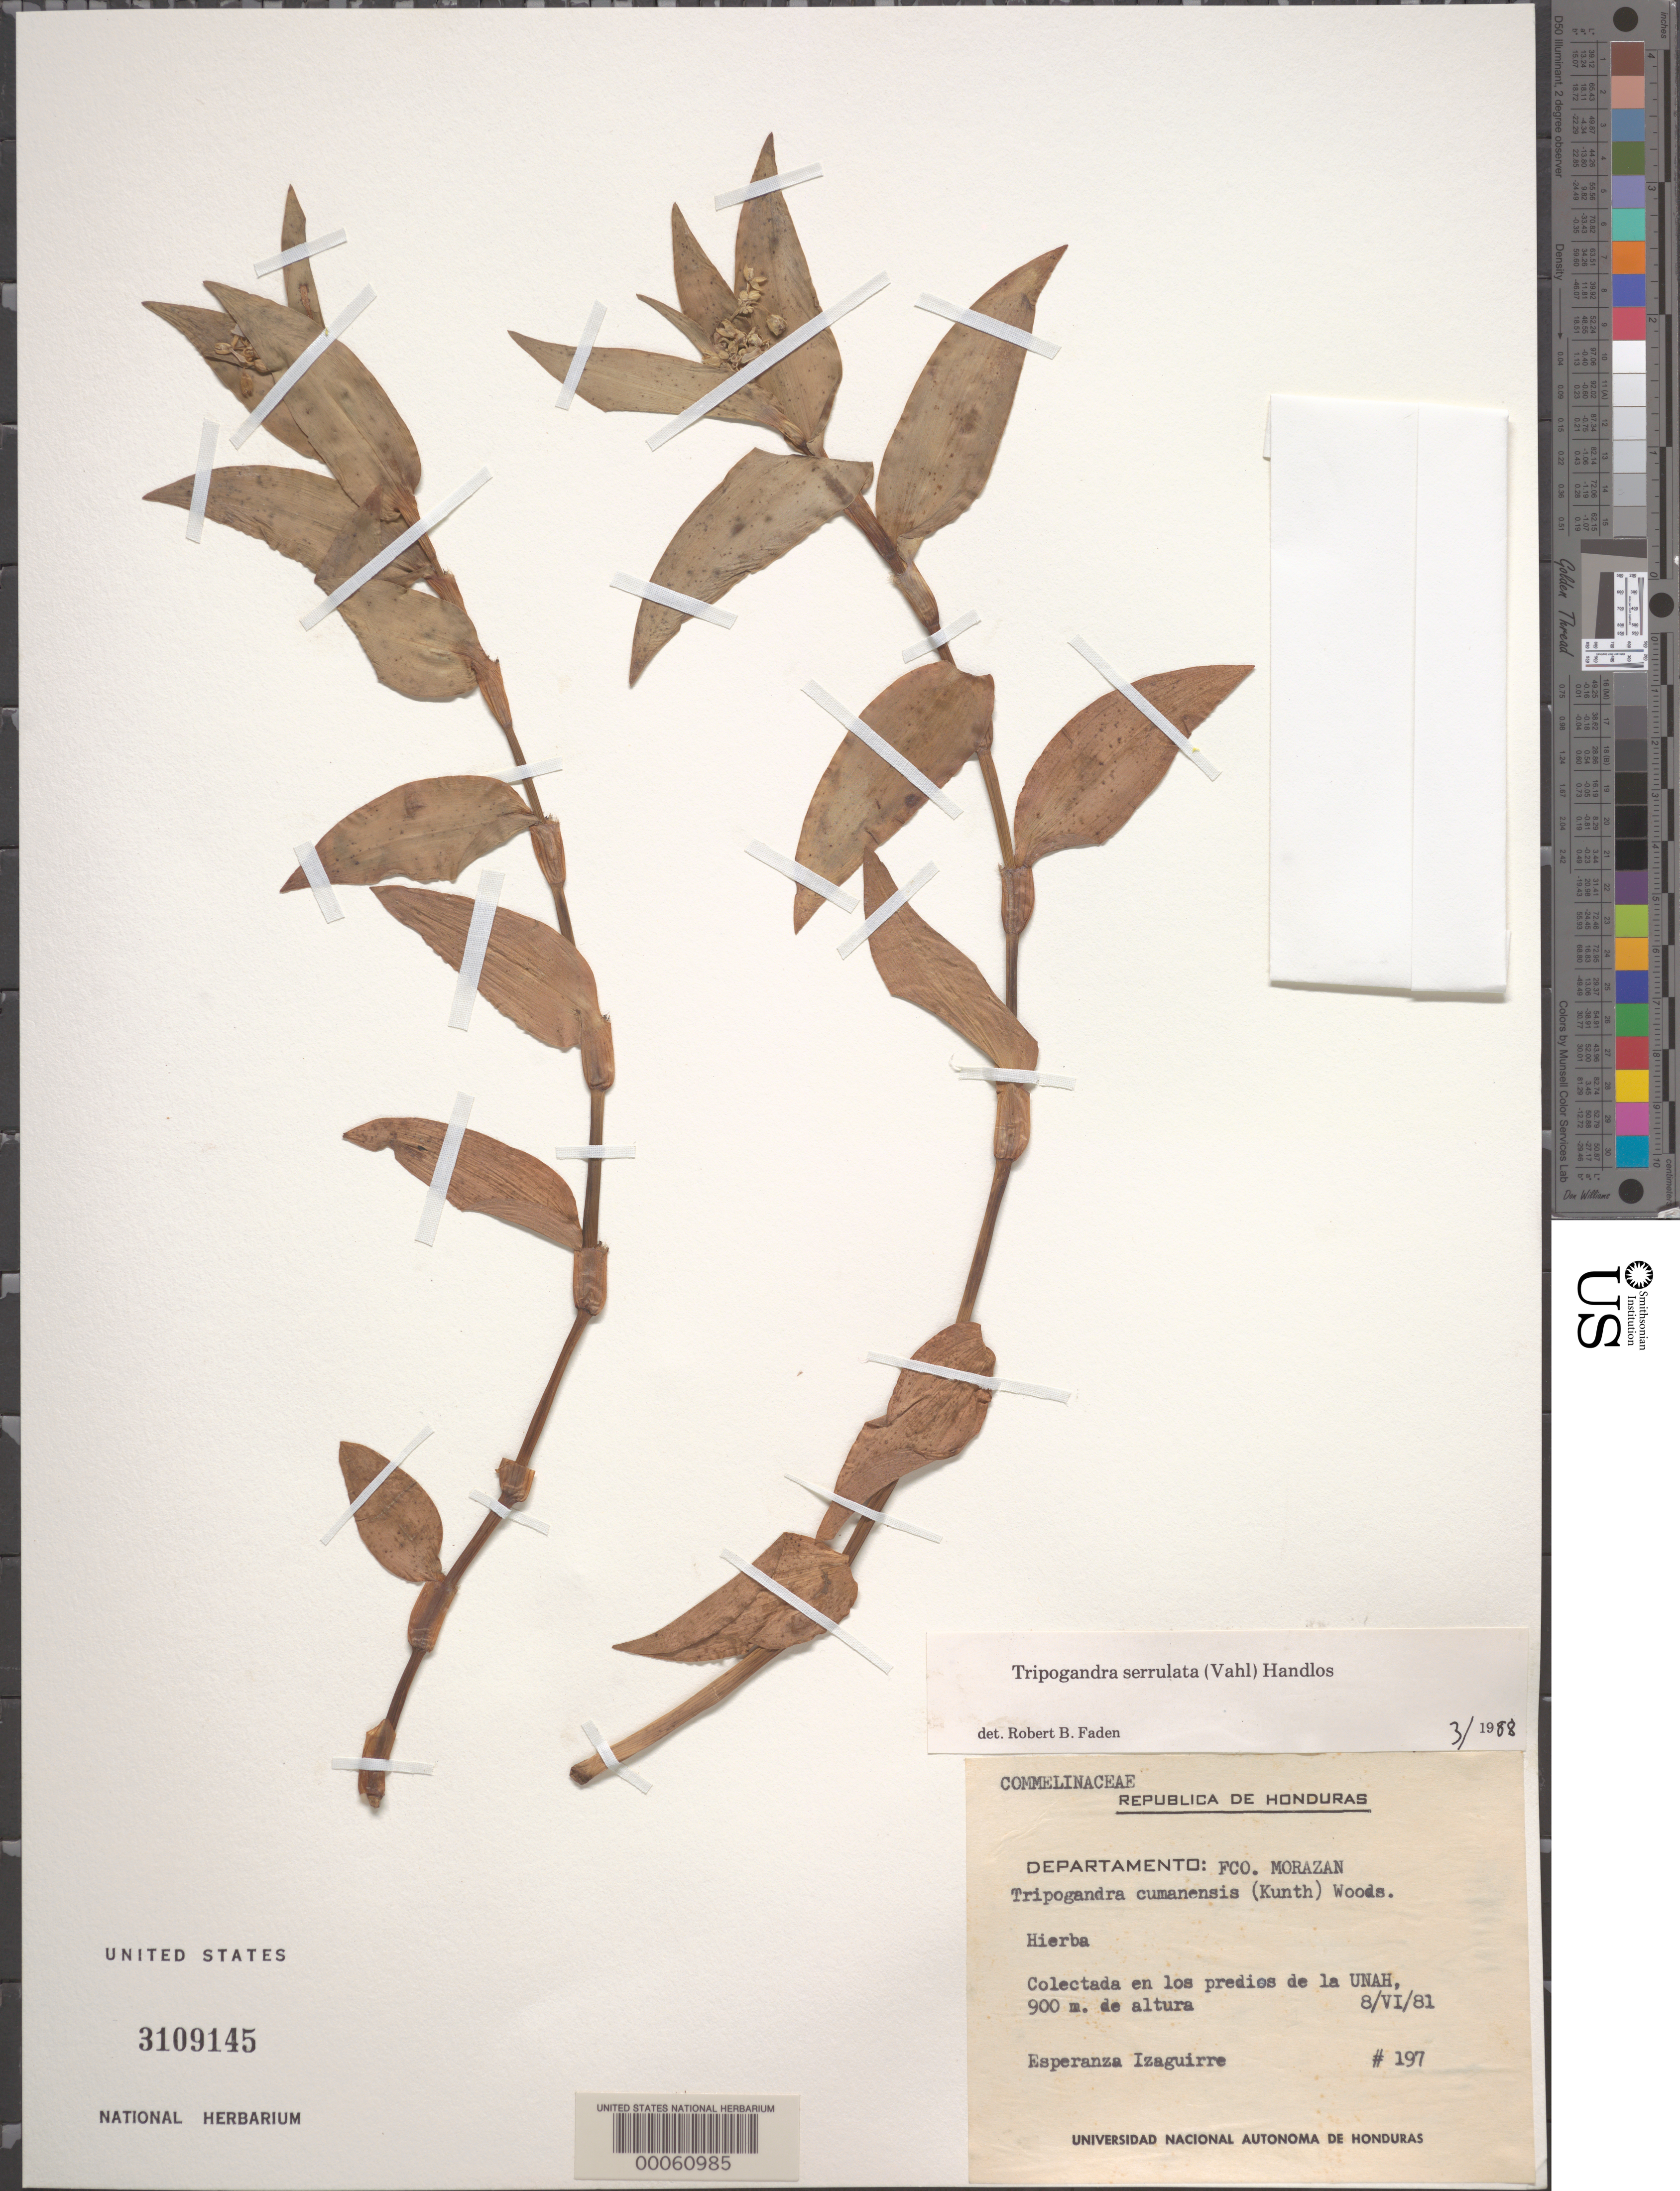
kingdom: Plantae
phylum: Tracheophyta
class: Liliopsida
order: Commelinales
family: Commelinaceae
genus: Tripogandra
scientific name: Tripogandra serrulata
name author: (Vahl) Handlos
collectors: E. Izaguirre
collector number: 197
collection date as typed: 08 Jun 1981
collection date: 1981-06-08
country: Honduras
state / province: Fco. Morazán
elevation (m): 900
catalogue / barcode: US 3109145